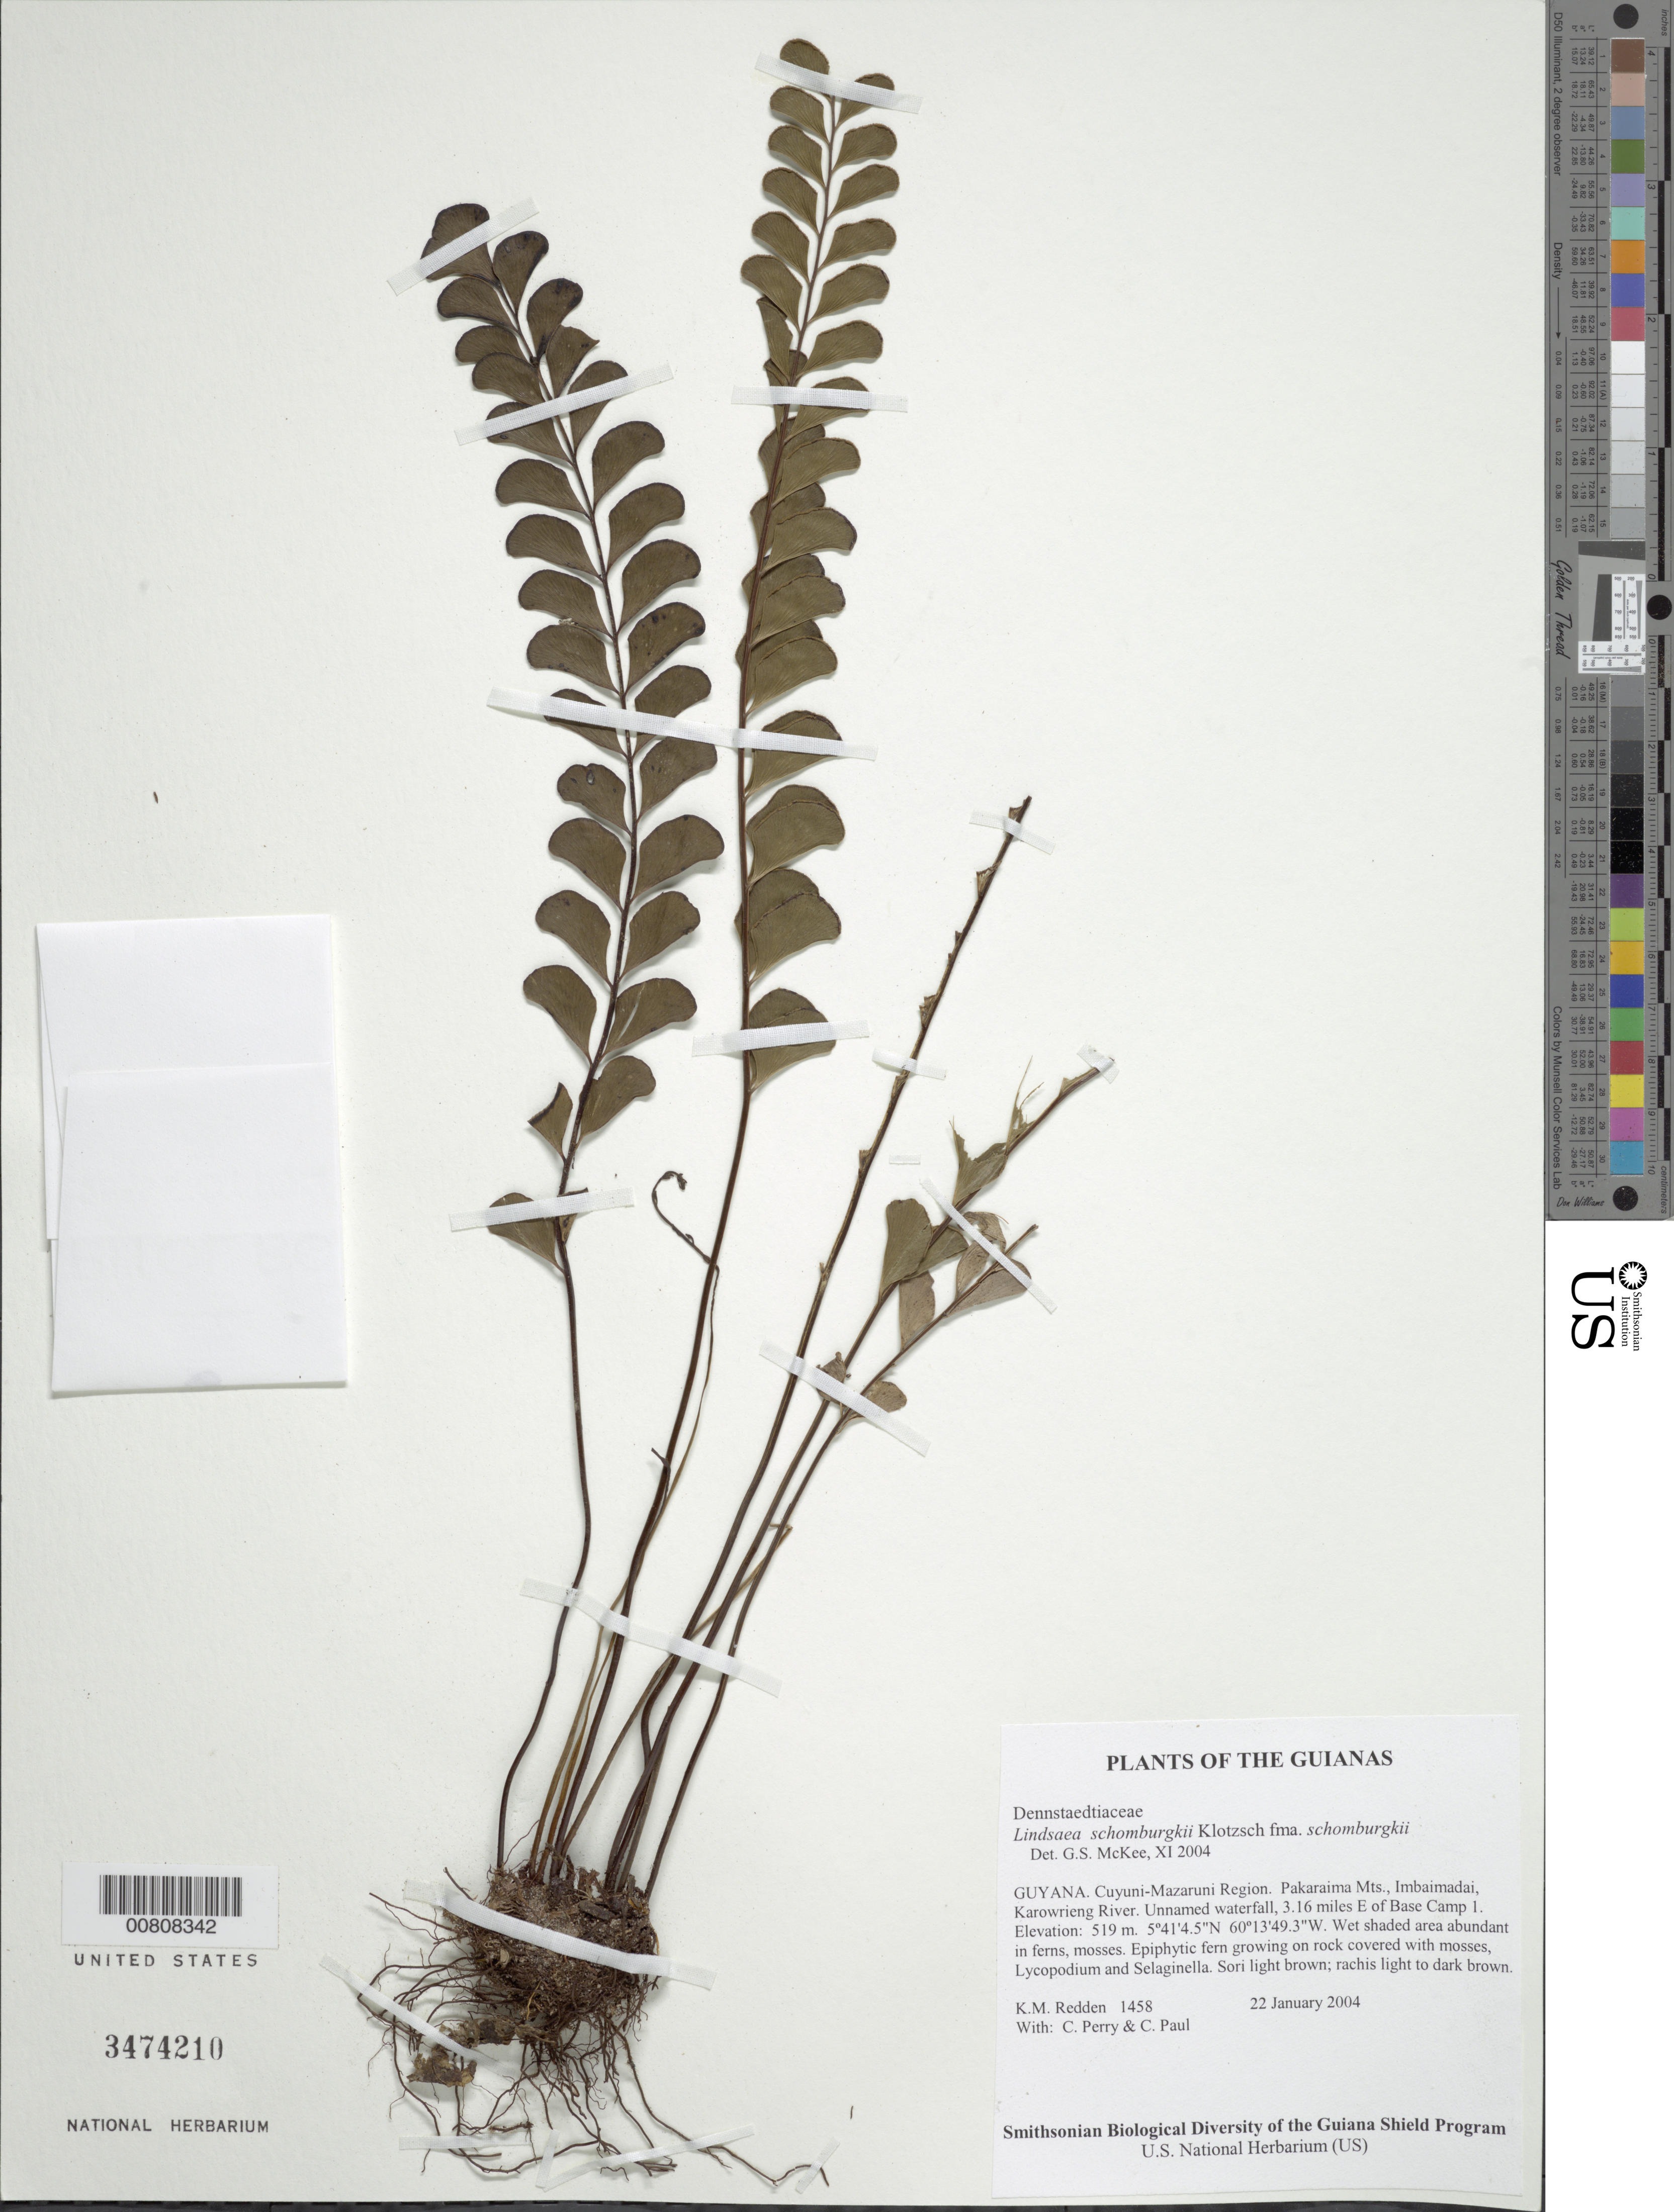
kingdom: Plantae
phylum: Tracheophyta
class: Polypodiopsida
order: Polypodiales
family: Lindsaeaceae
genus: Lindsaea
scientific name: Lindsaea schomburgkii f. schomburgkii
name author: Klotzsch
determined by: McKee, G. S., (US), NMNH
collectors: K. M. Redden, C. Perry & C. Paul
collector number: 1458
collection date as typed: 22 January 2004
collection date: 2004-01-22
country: Guyana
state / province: Cuyuni-Mazaruni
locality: Pakaraima Mts., Imbaimadai, Karowrieng River. Unnamed waterfall, 3.16 miles E of Base Camp 1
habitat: Wet shaded area abundant in ferns, mosses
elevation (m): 519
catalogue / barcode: US 3474210